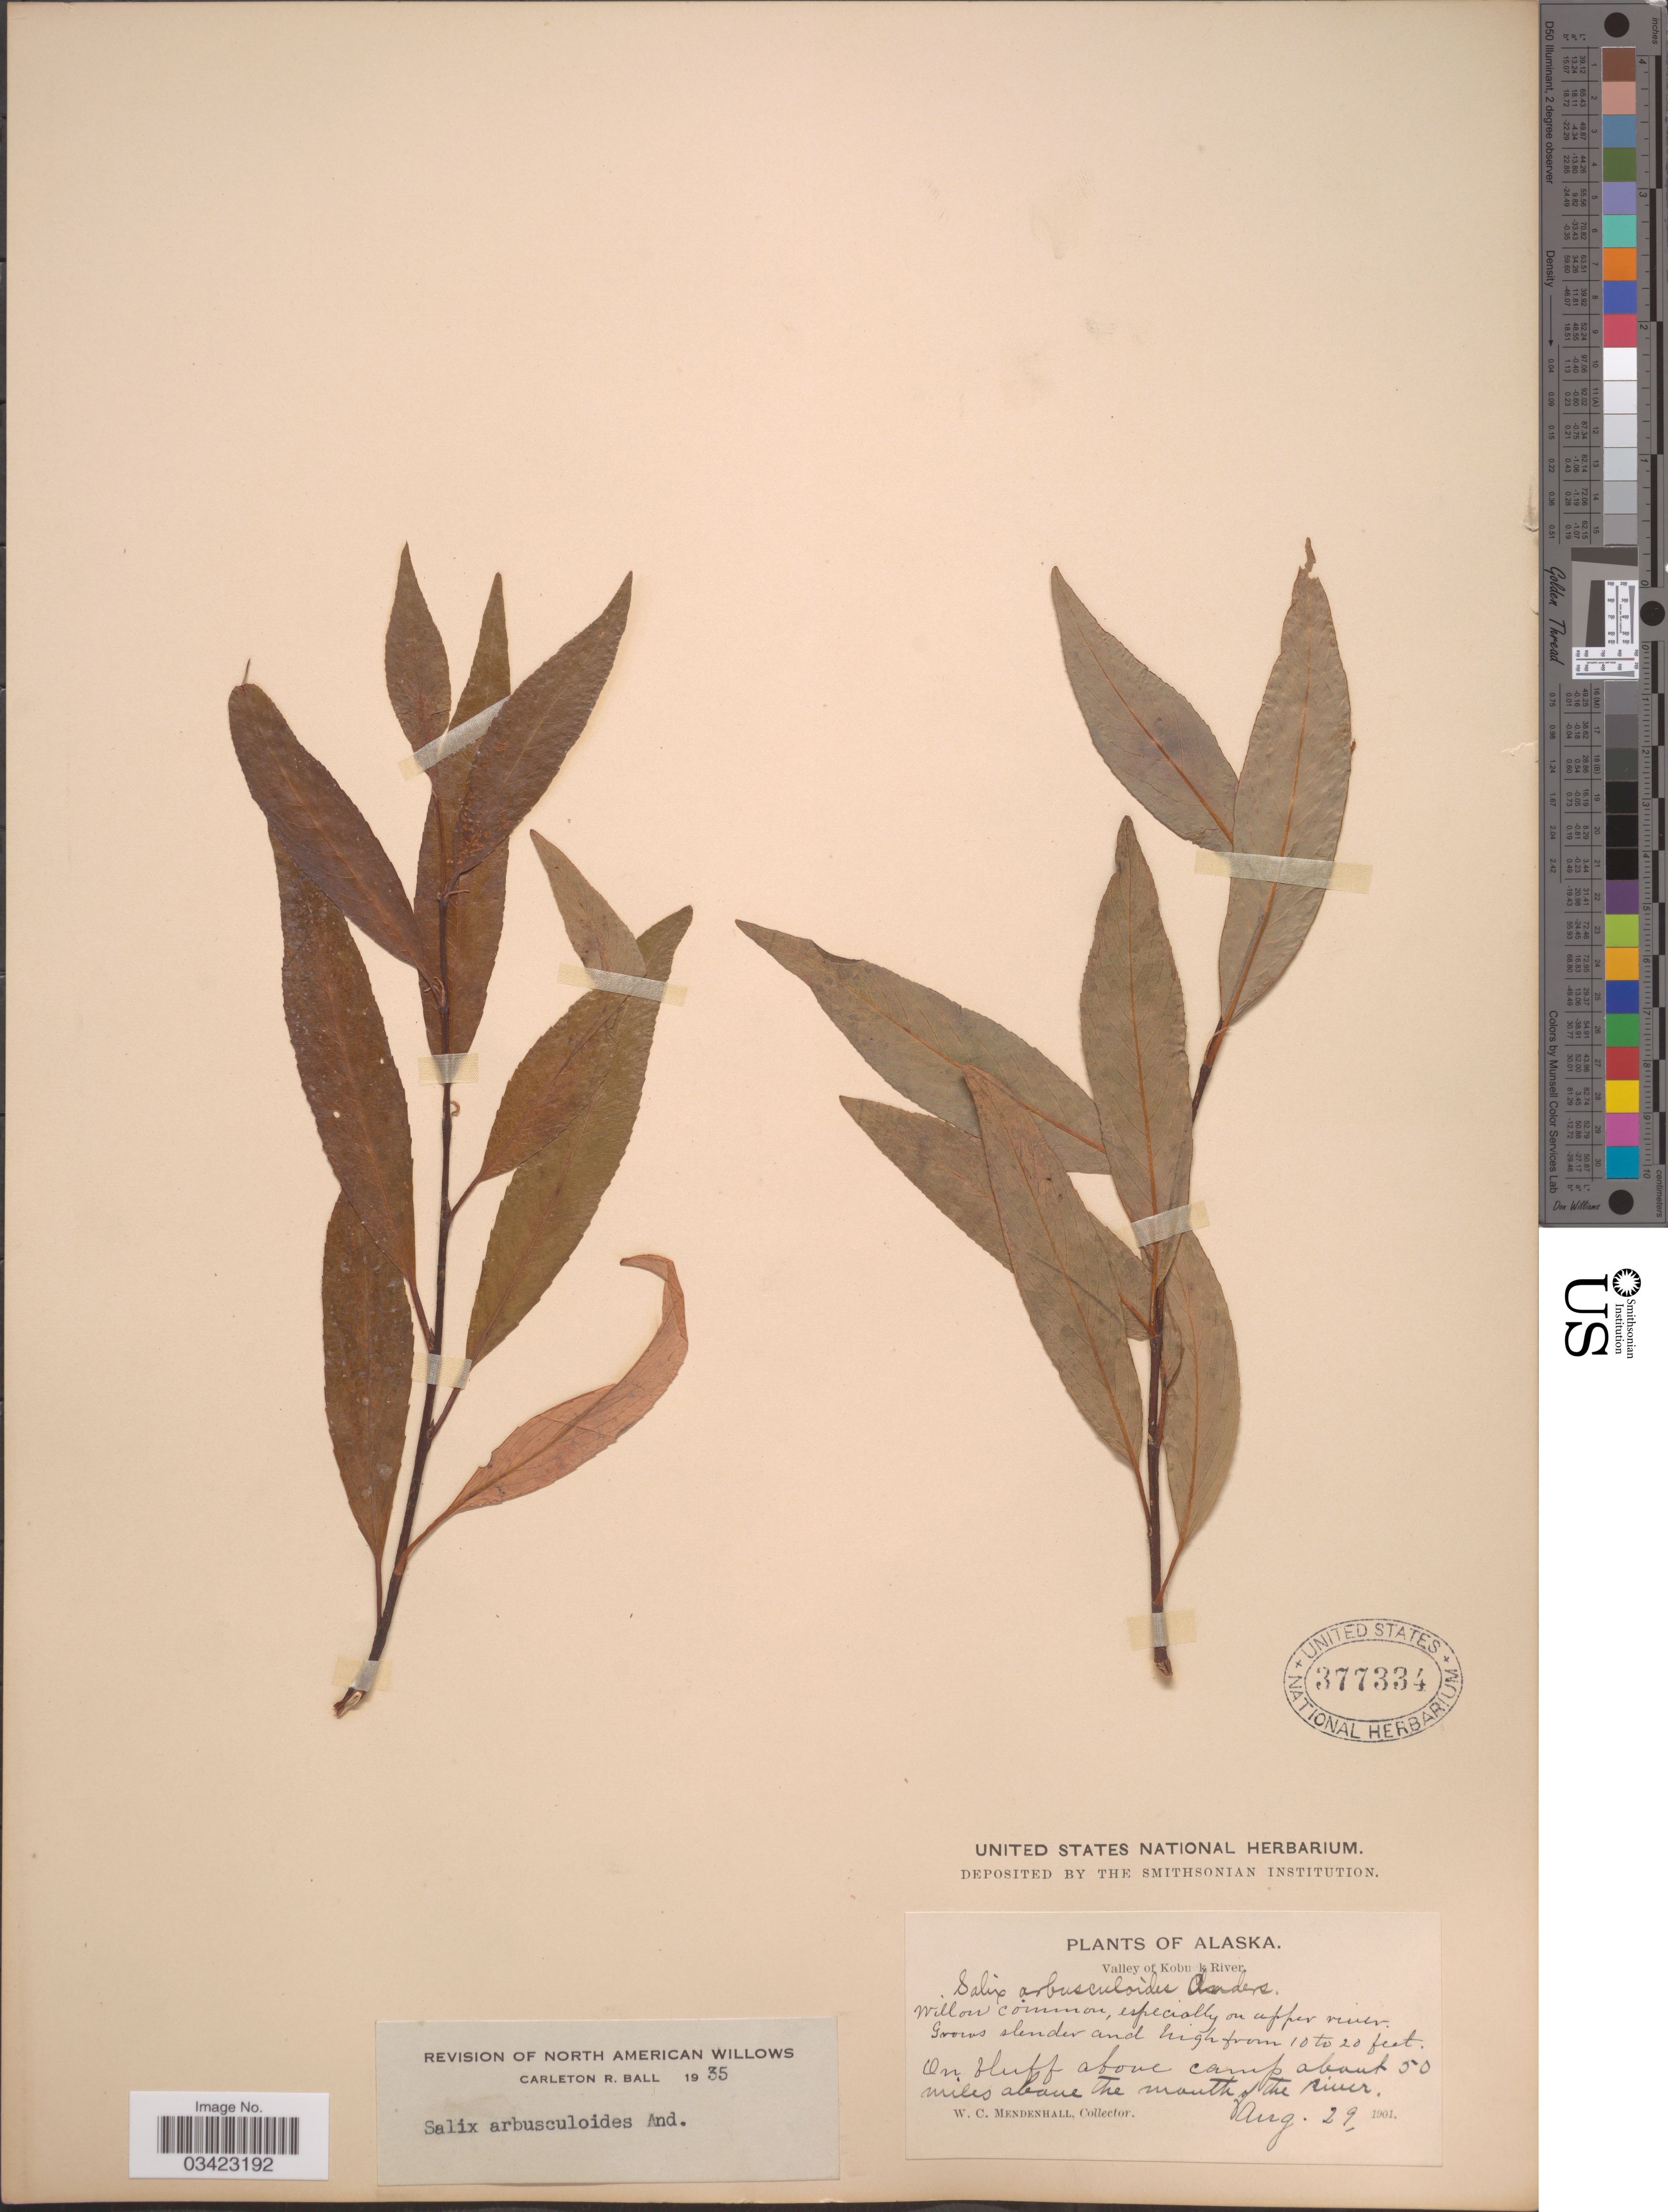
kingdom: Plantae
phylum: Tracheophyta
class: Magnoliopsida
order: Malpighiales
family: Salicaceae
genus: Salix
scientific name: Salix arbusculoides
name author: Andersson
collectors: W. Mendenhall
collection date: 1901-08-29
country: United States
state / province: Alaska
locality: Valley of Kobuk River. On bluff above camp about 50 miles above the mouth of the river.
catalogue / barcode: US 377334